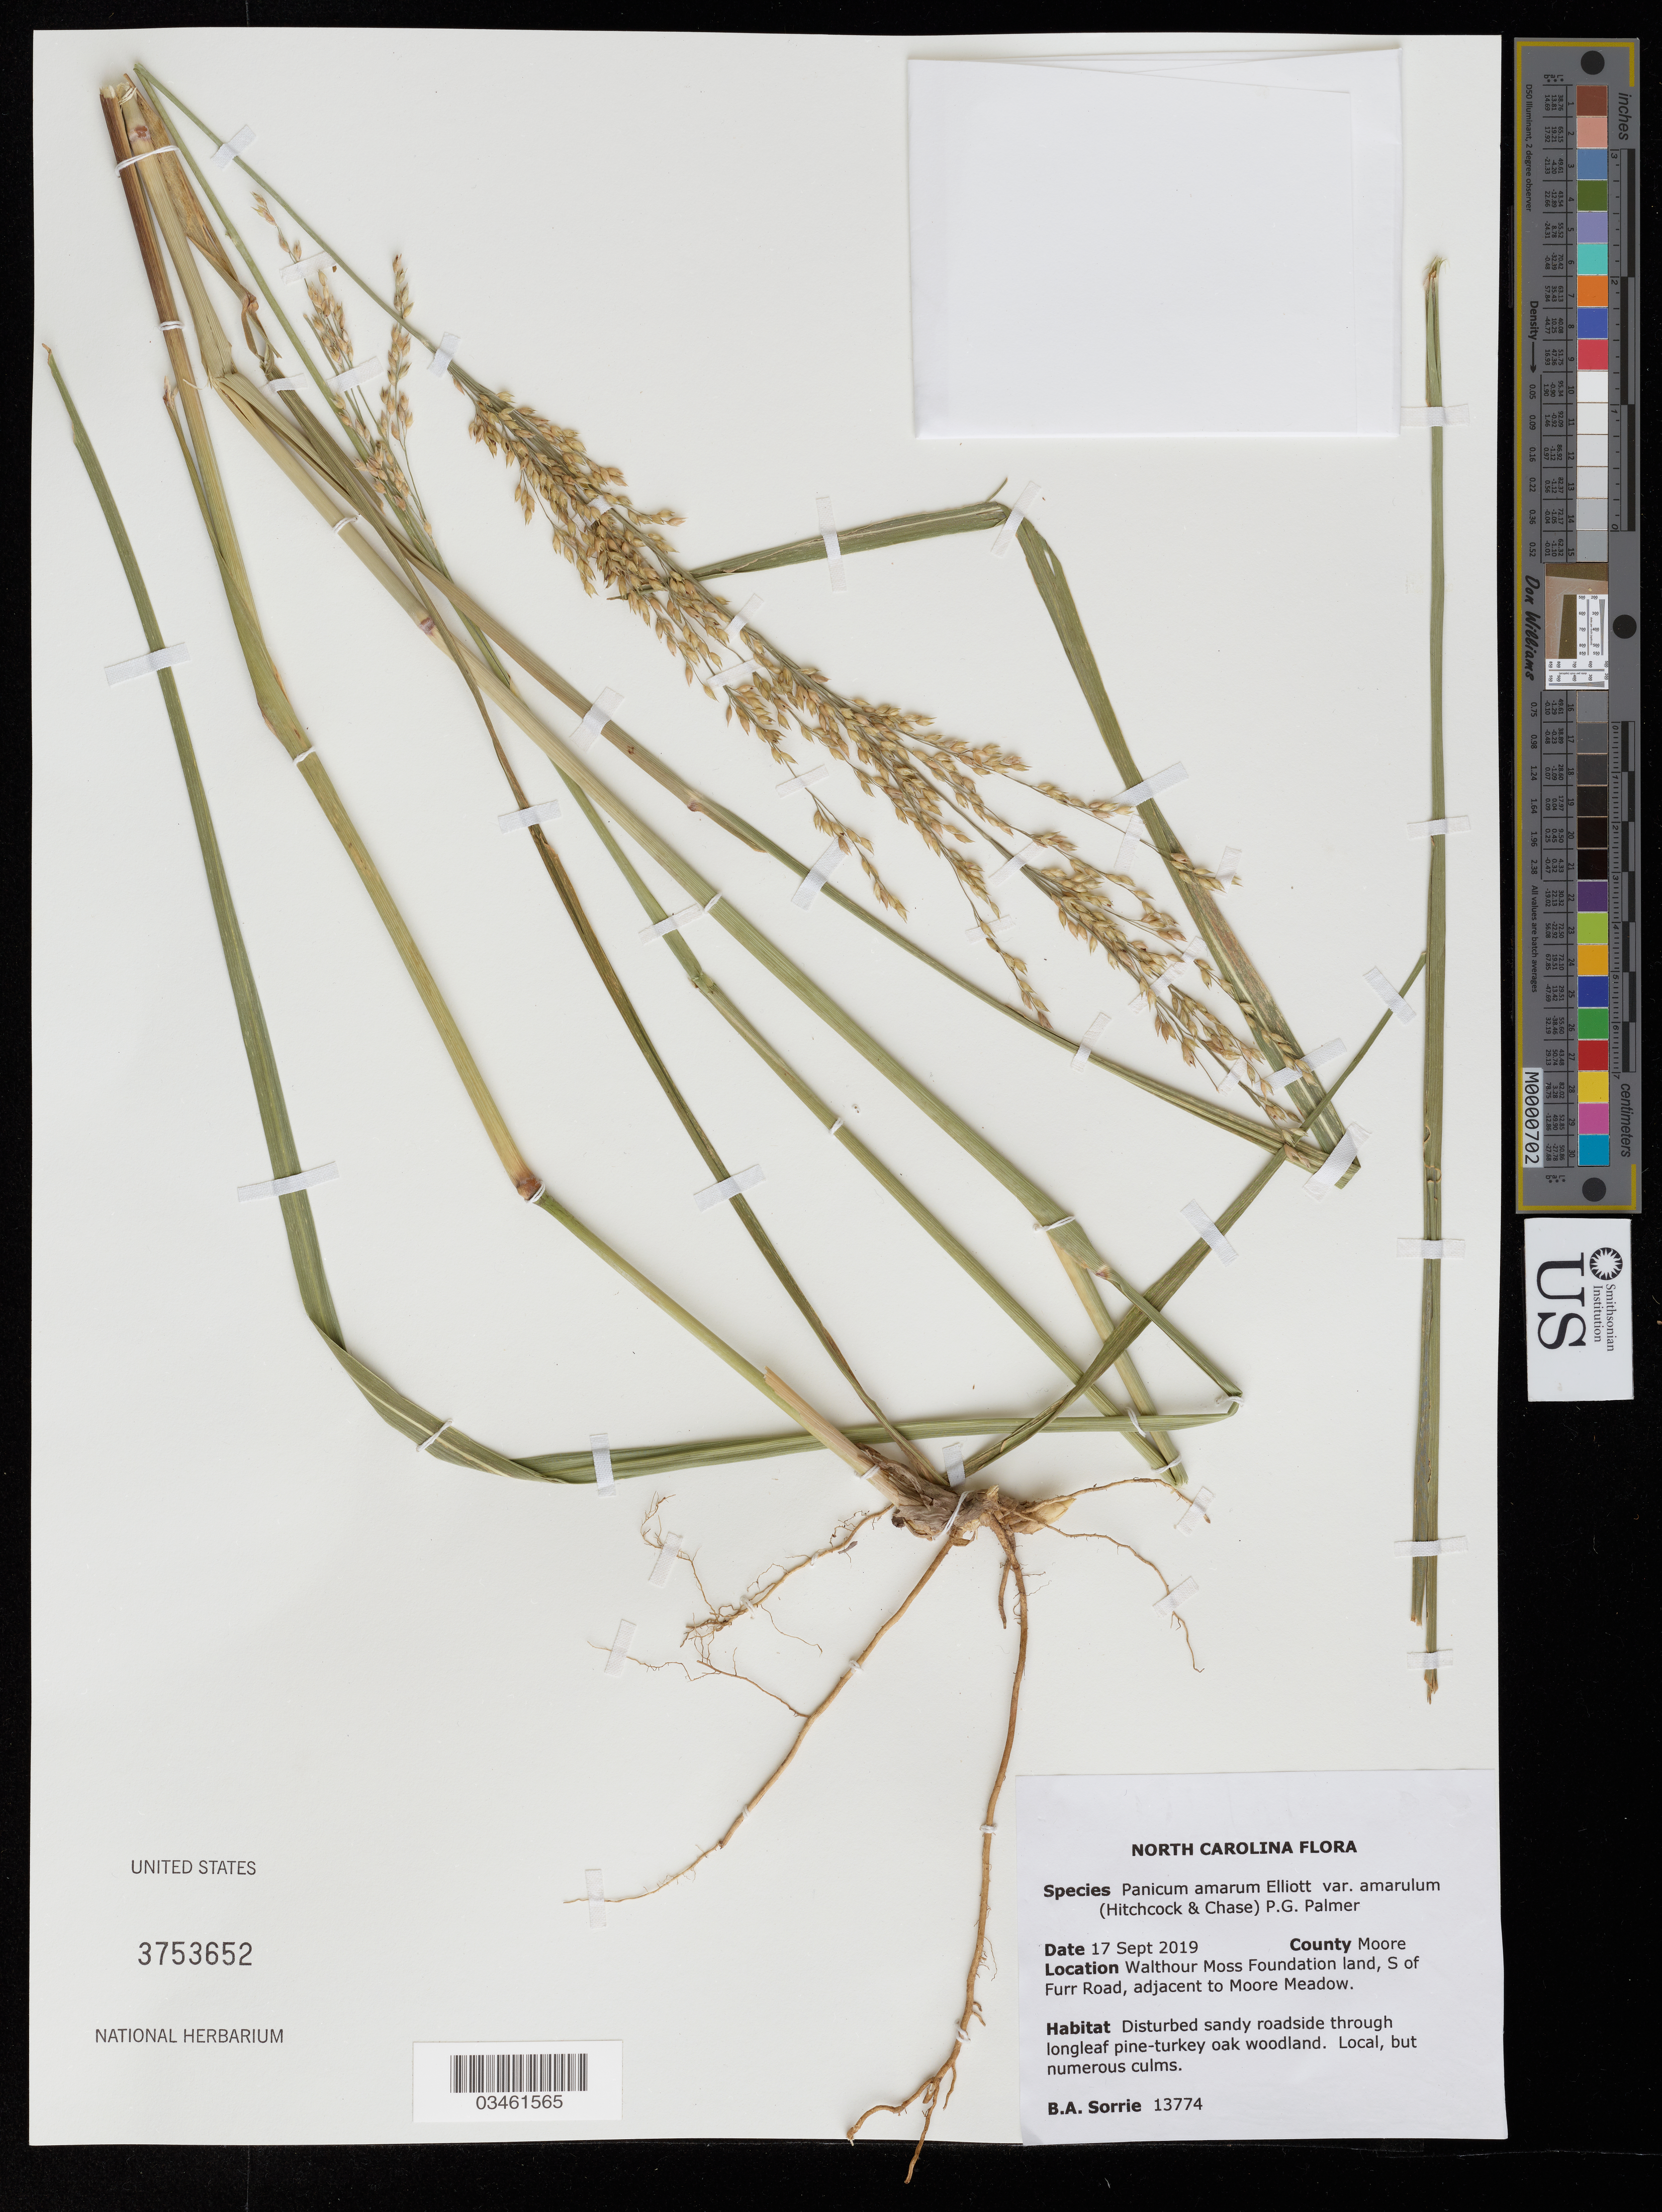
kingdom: Plantae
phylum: Tracheophyta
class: Liliopsida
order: Poales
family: Poaceae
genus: Panicum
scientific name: Panicum amarum var. amarulum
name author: (Hitchc. & Chase) Freckmann & Lelong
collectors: B. Sorrie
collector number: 13774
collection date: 2019-09-17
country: United States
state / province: North Carolina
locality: County Moore. Walthour Moss Foundation land, S of Furr Road, adjacent to Moore Meadow.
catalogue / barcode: US 3753652